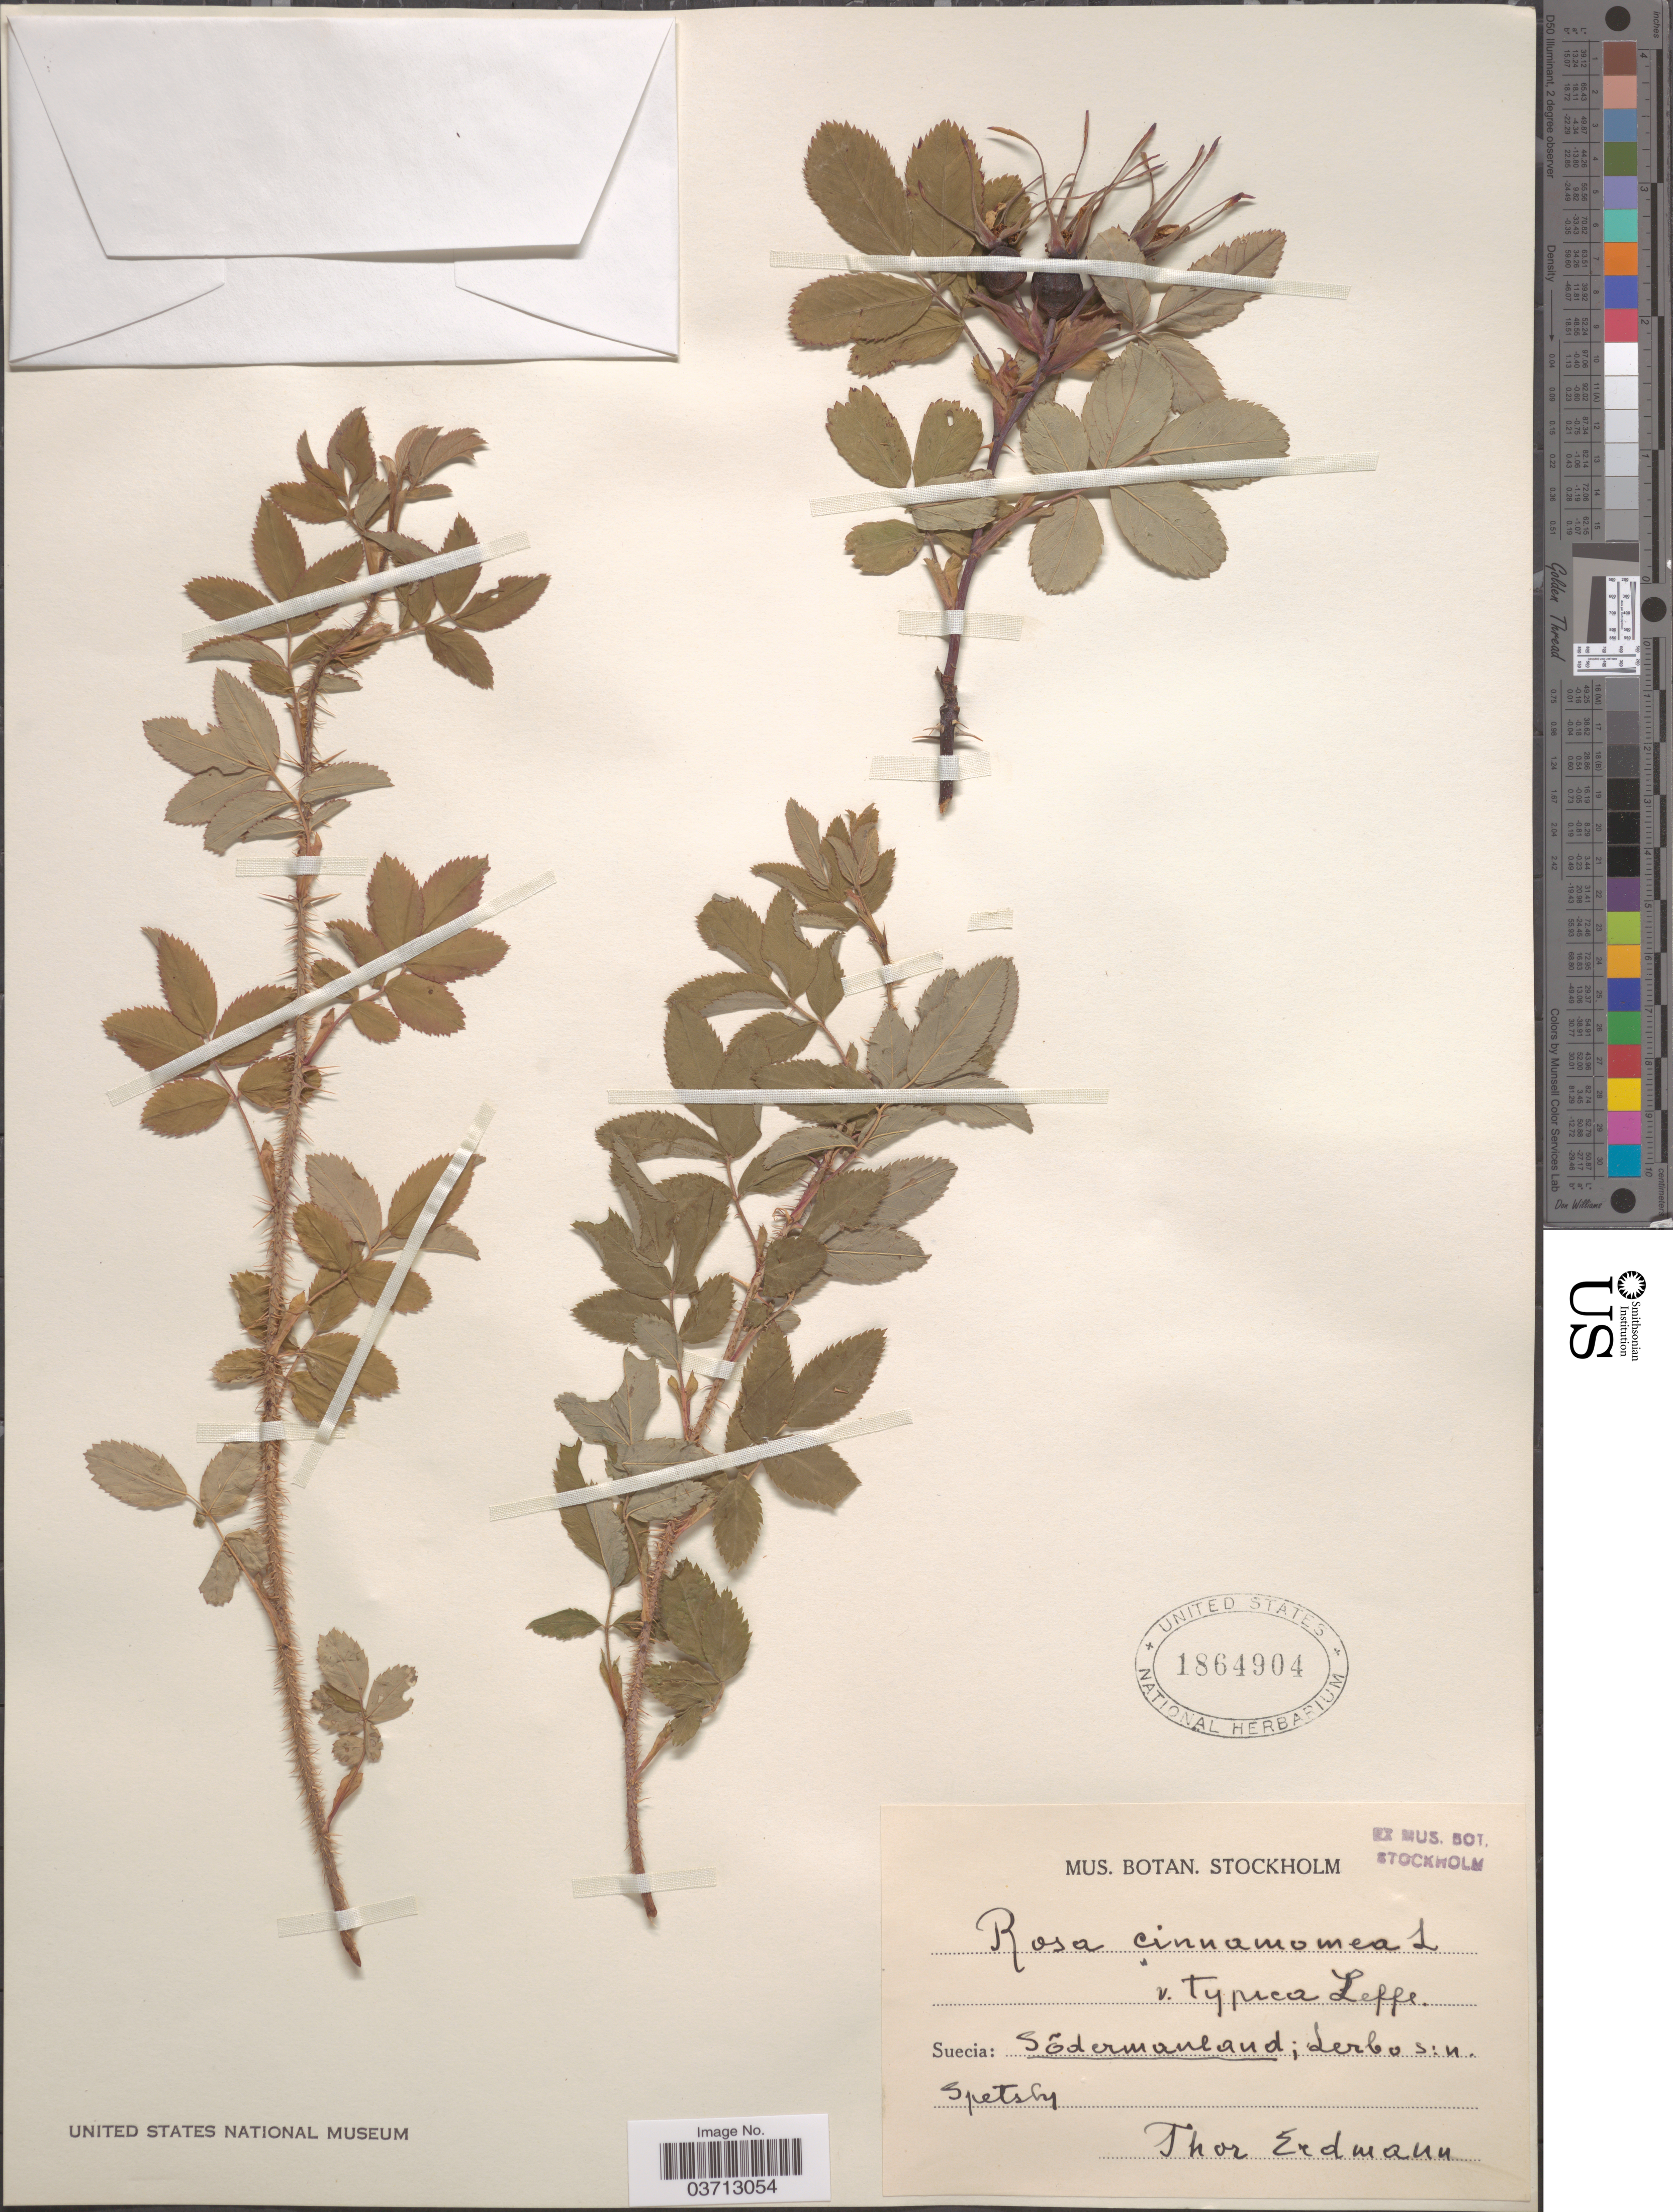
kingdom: Plantae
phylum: Tracheophyta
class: Magnoliopsida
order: Rosales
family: Rosaceae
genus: Rosa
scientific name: Rosa cinnamomea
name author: L.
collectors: T. Erdmann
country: Sweden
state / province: Sodermanland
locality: Suecia: Sõdermanland: Lerbo s:n. Spetsby.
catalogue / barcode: US 1864904